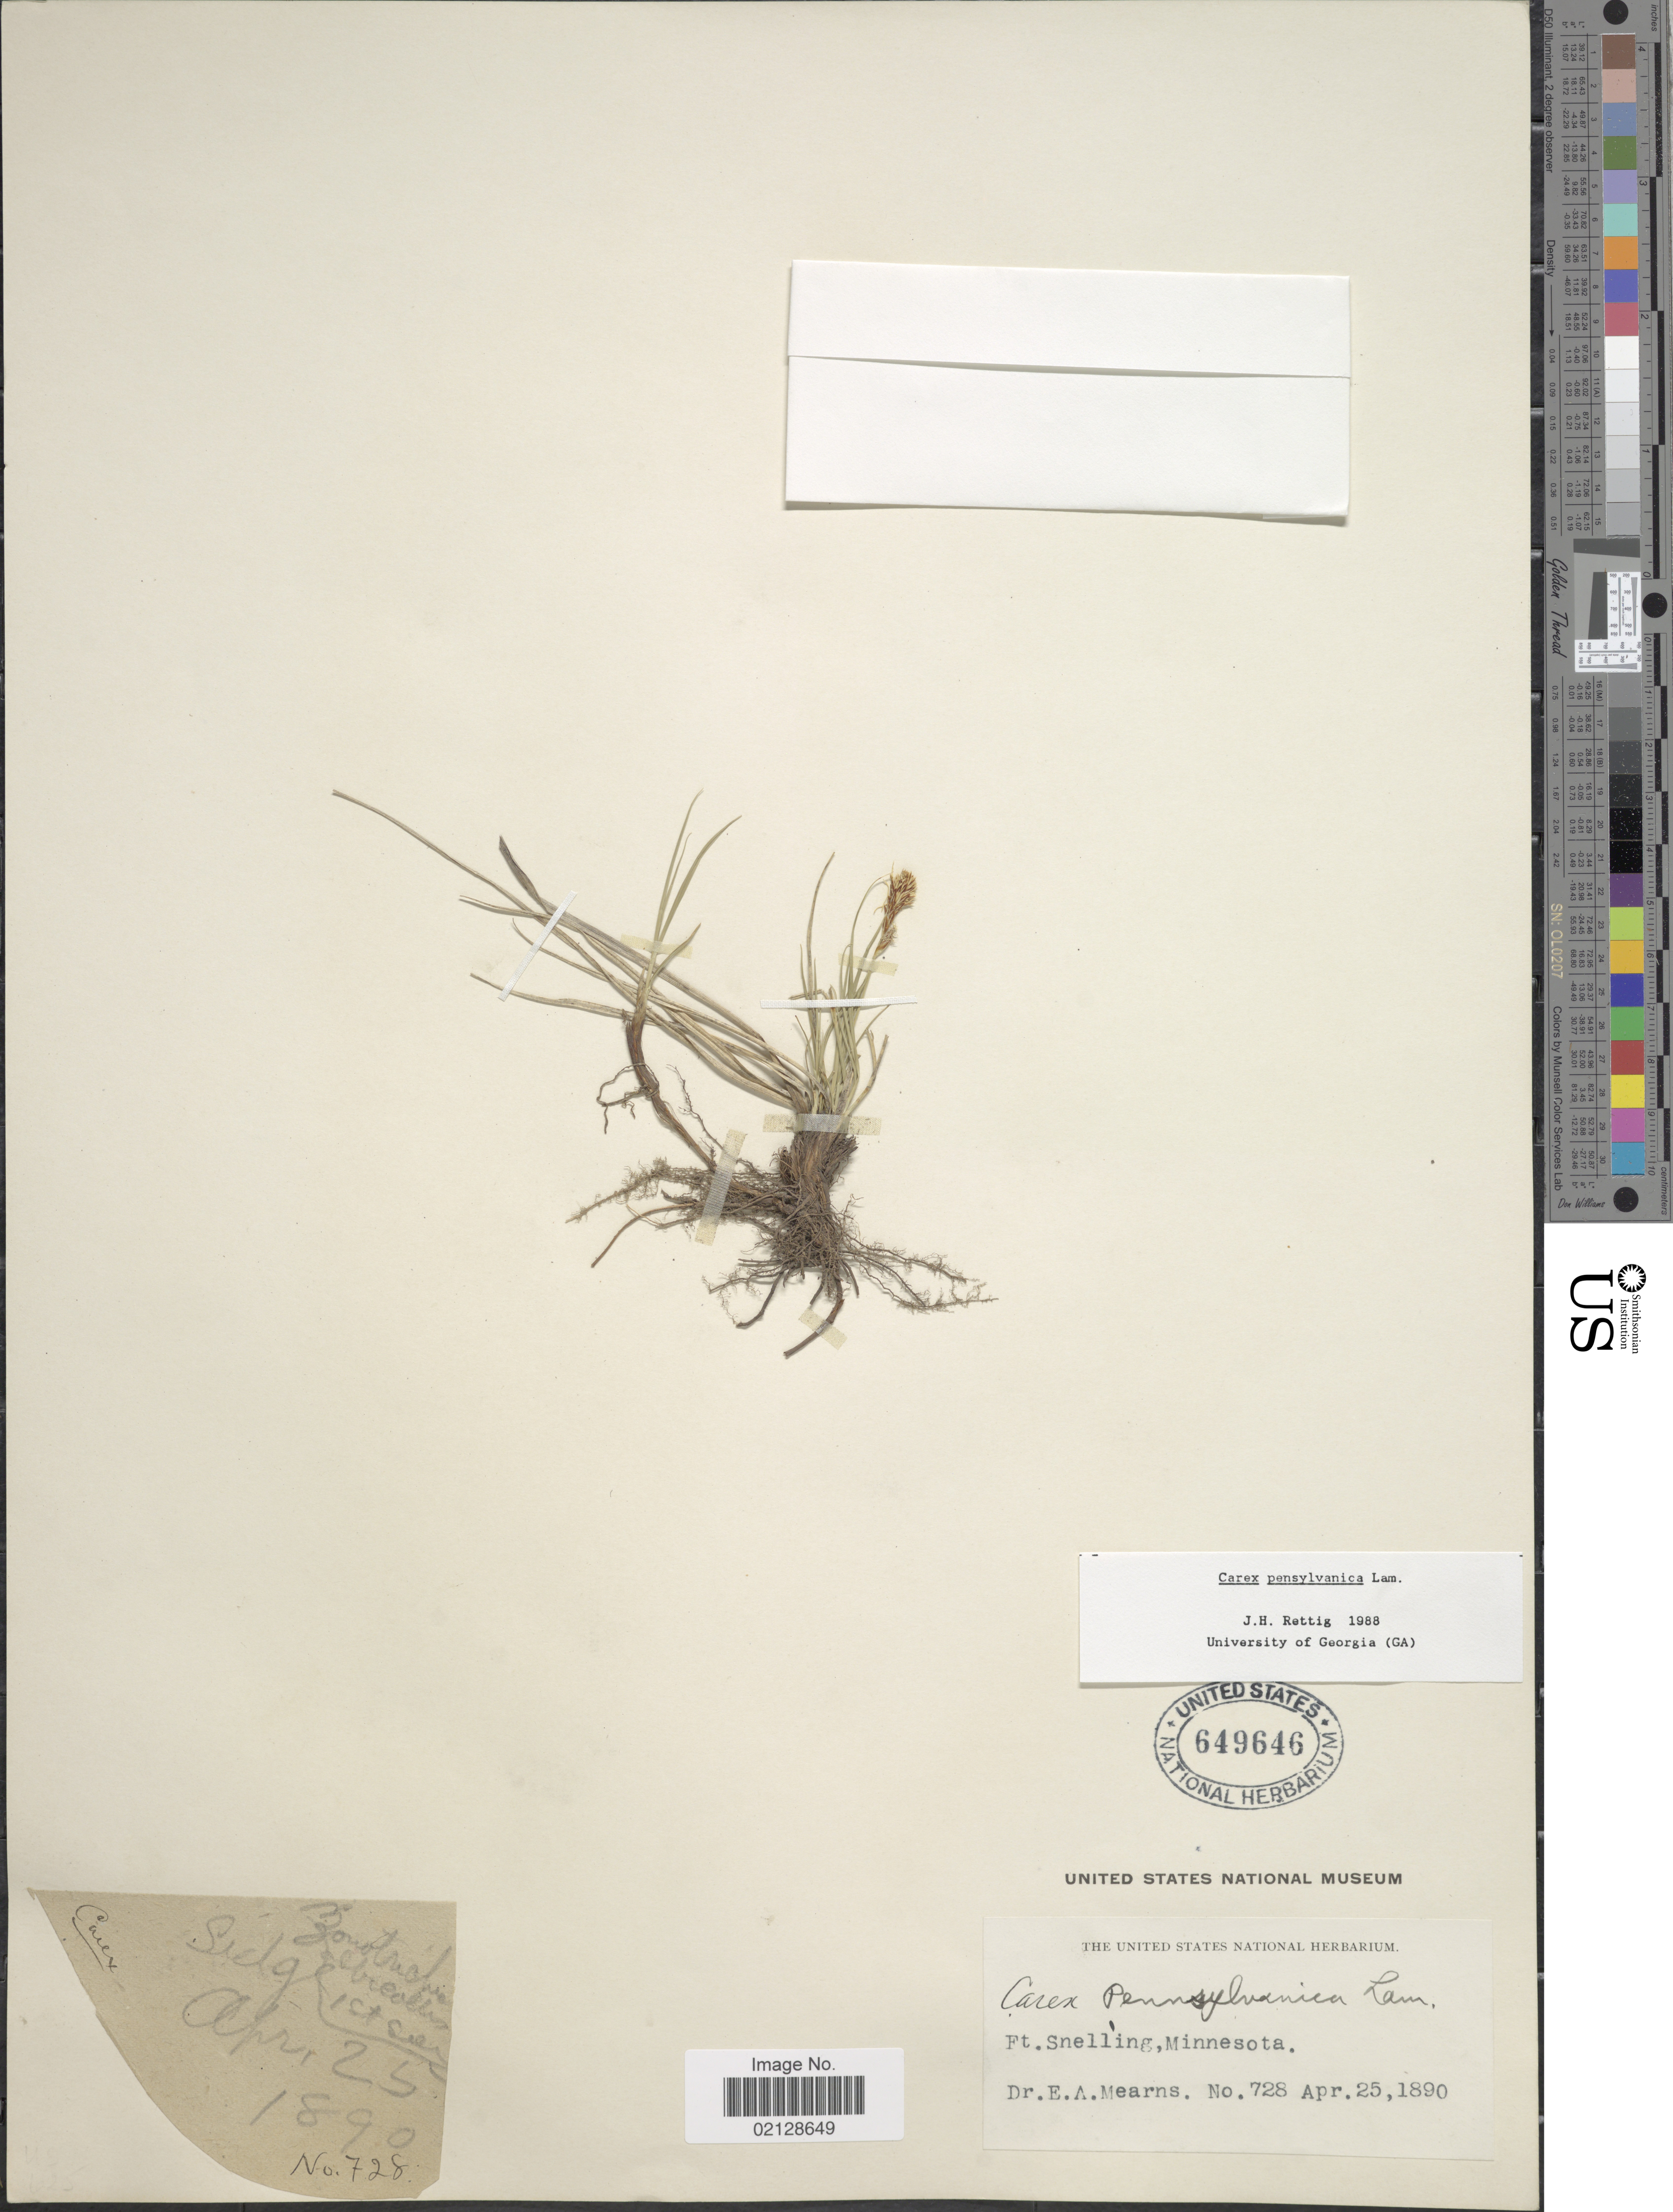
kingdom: Plantae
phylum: Tracheophyta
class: Liliopsida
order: Poales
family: Cyperaceae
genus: Carex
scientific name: Carex pensylvanica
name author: Lam.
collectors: E. A. Mearns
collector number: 78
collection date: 1890-04-25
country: United States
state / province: Minnesota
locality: Ft. Snelling, Minnesota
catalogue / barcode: US 649646